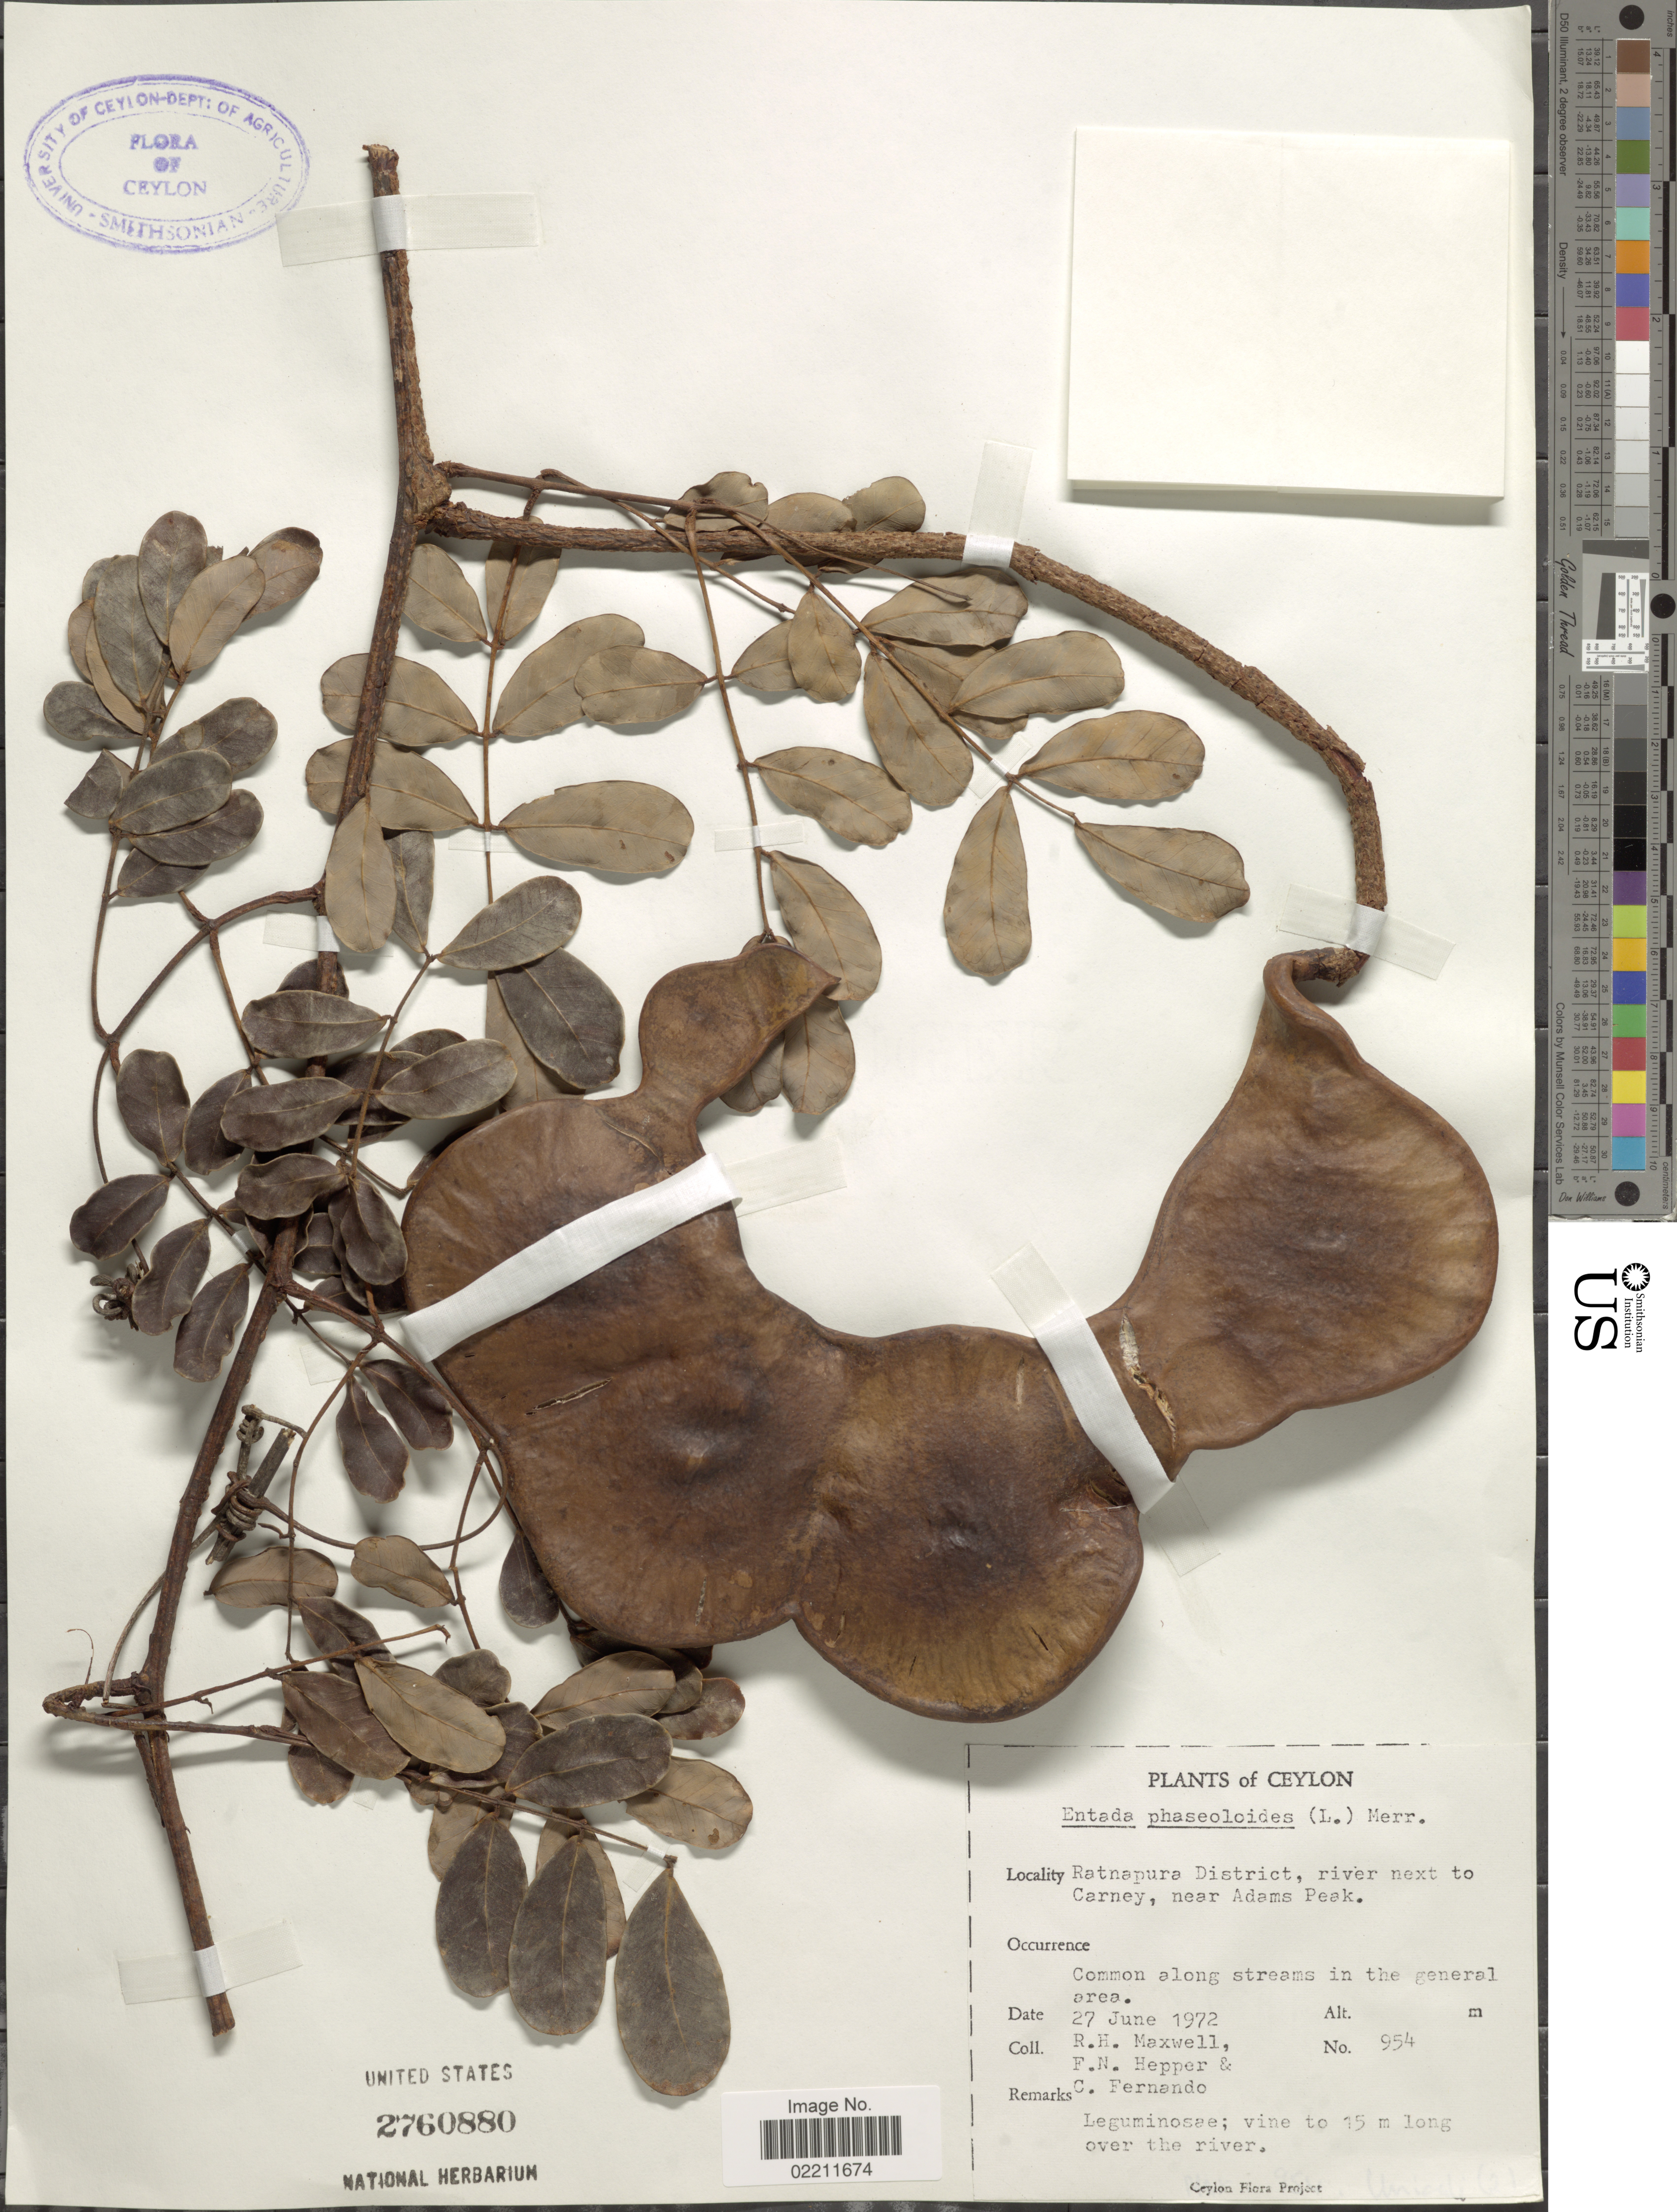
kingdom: Plantae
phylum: Tracheophyta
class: Magnoliopsida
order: Fabales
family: Fabaceae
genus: Entada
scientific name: Entada rheedei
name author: Spreng.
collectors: R. Maxwell, F. Hepper & C. Fernando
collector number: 954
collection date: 1972-06-27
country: Sri Lanka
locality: Ceylon, Ratnapura District, river next to Carney, near Adams Peak.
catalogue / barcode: US 2760880